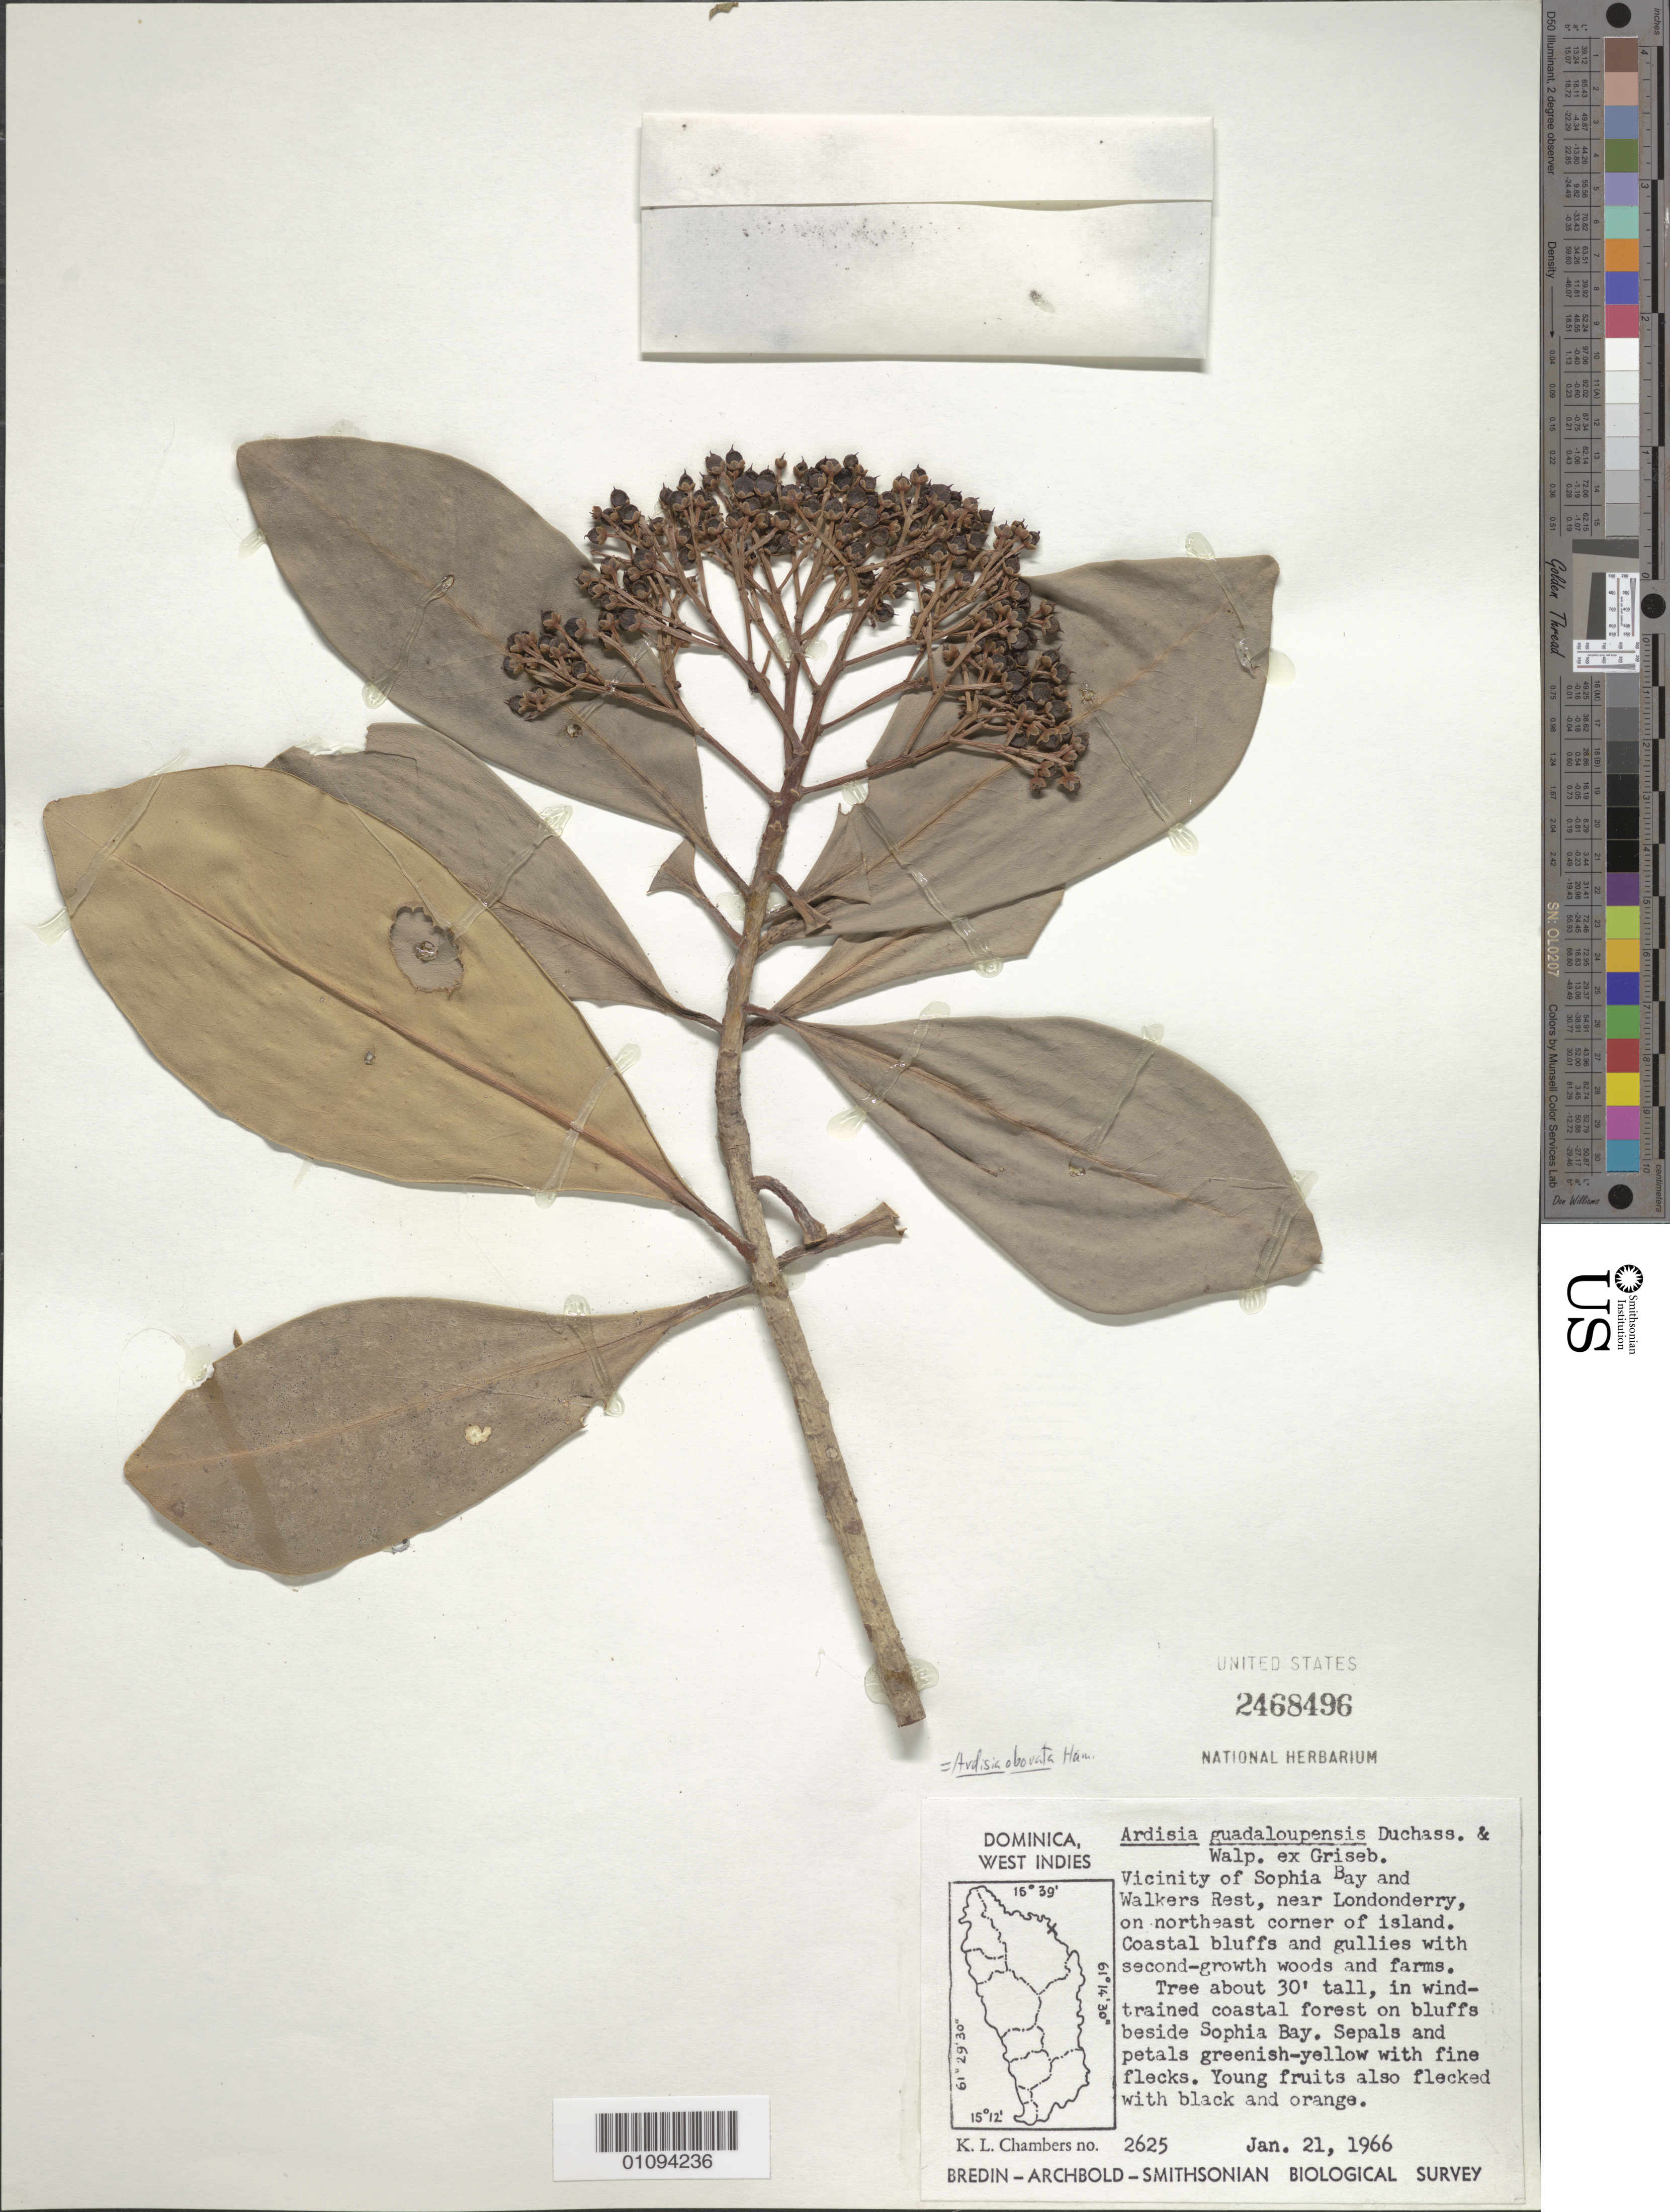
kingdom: Plantae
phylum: Tracheophyta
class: Magnoliopsida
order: Ericales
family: Primulaceae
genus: Ardisia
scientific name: Ardisia obovata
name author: Desv. ex Ham.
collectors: K. L. Chambers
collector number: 2625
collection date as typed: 21 Jan 1966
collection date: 1966-01-21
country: Dominica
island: Dominica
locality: Sophia Bay, Walkers Rest, Londonderry, NE corner of island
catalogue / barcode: US 2468496